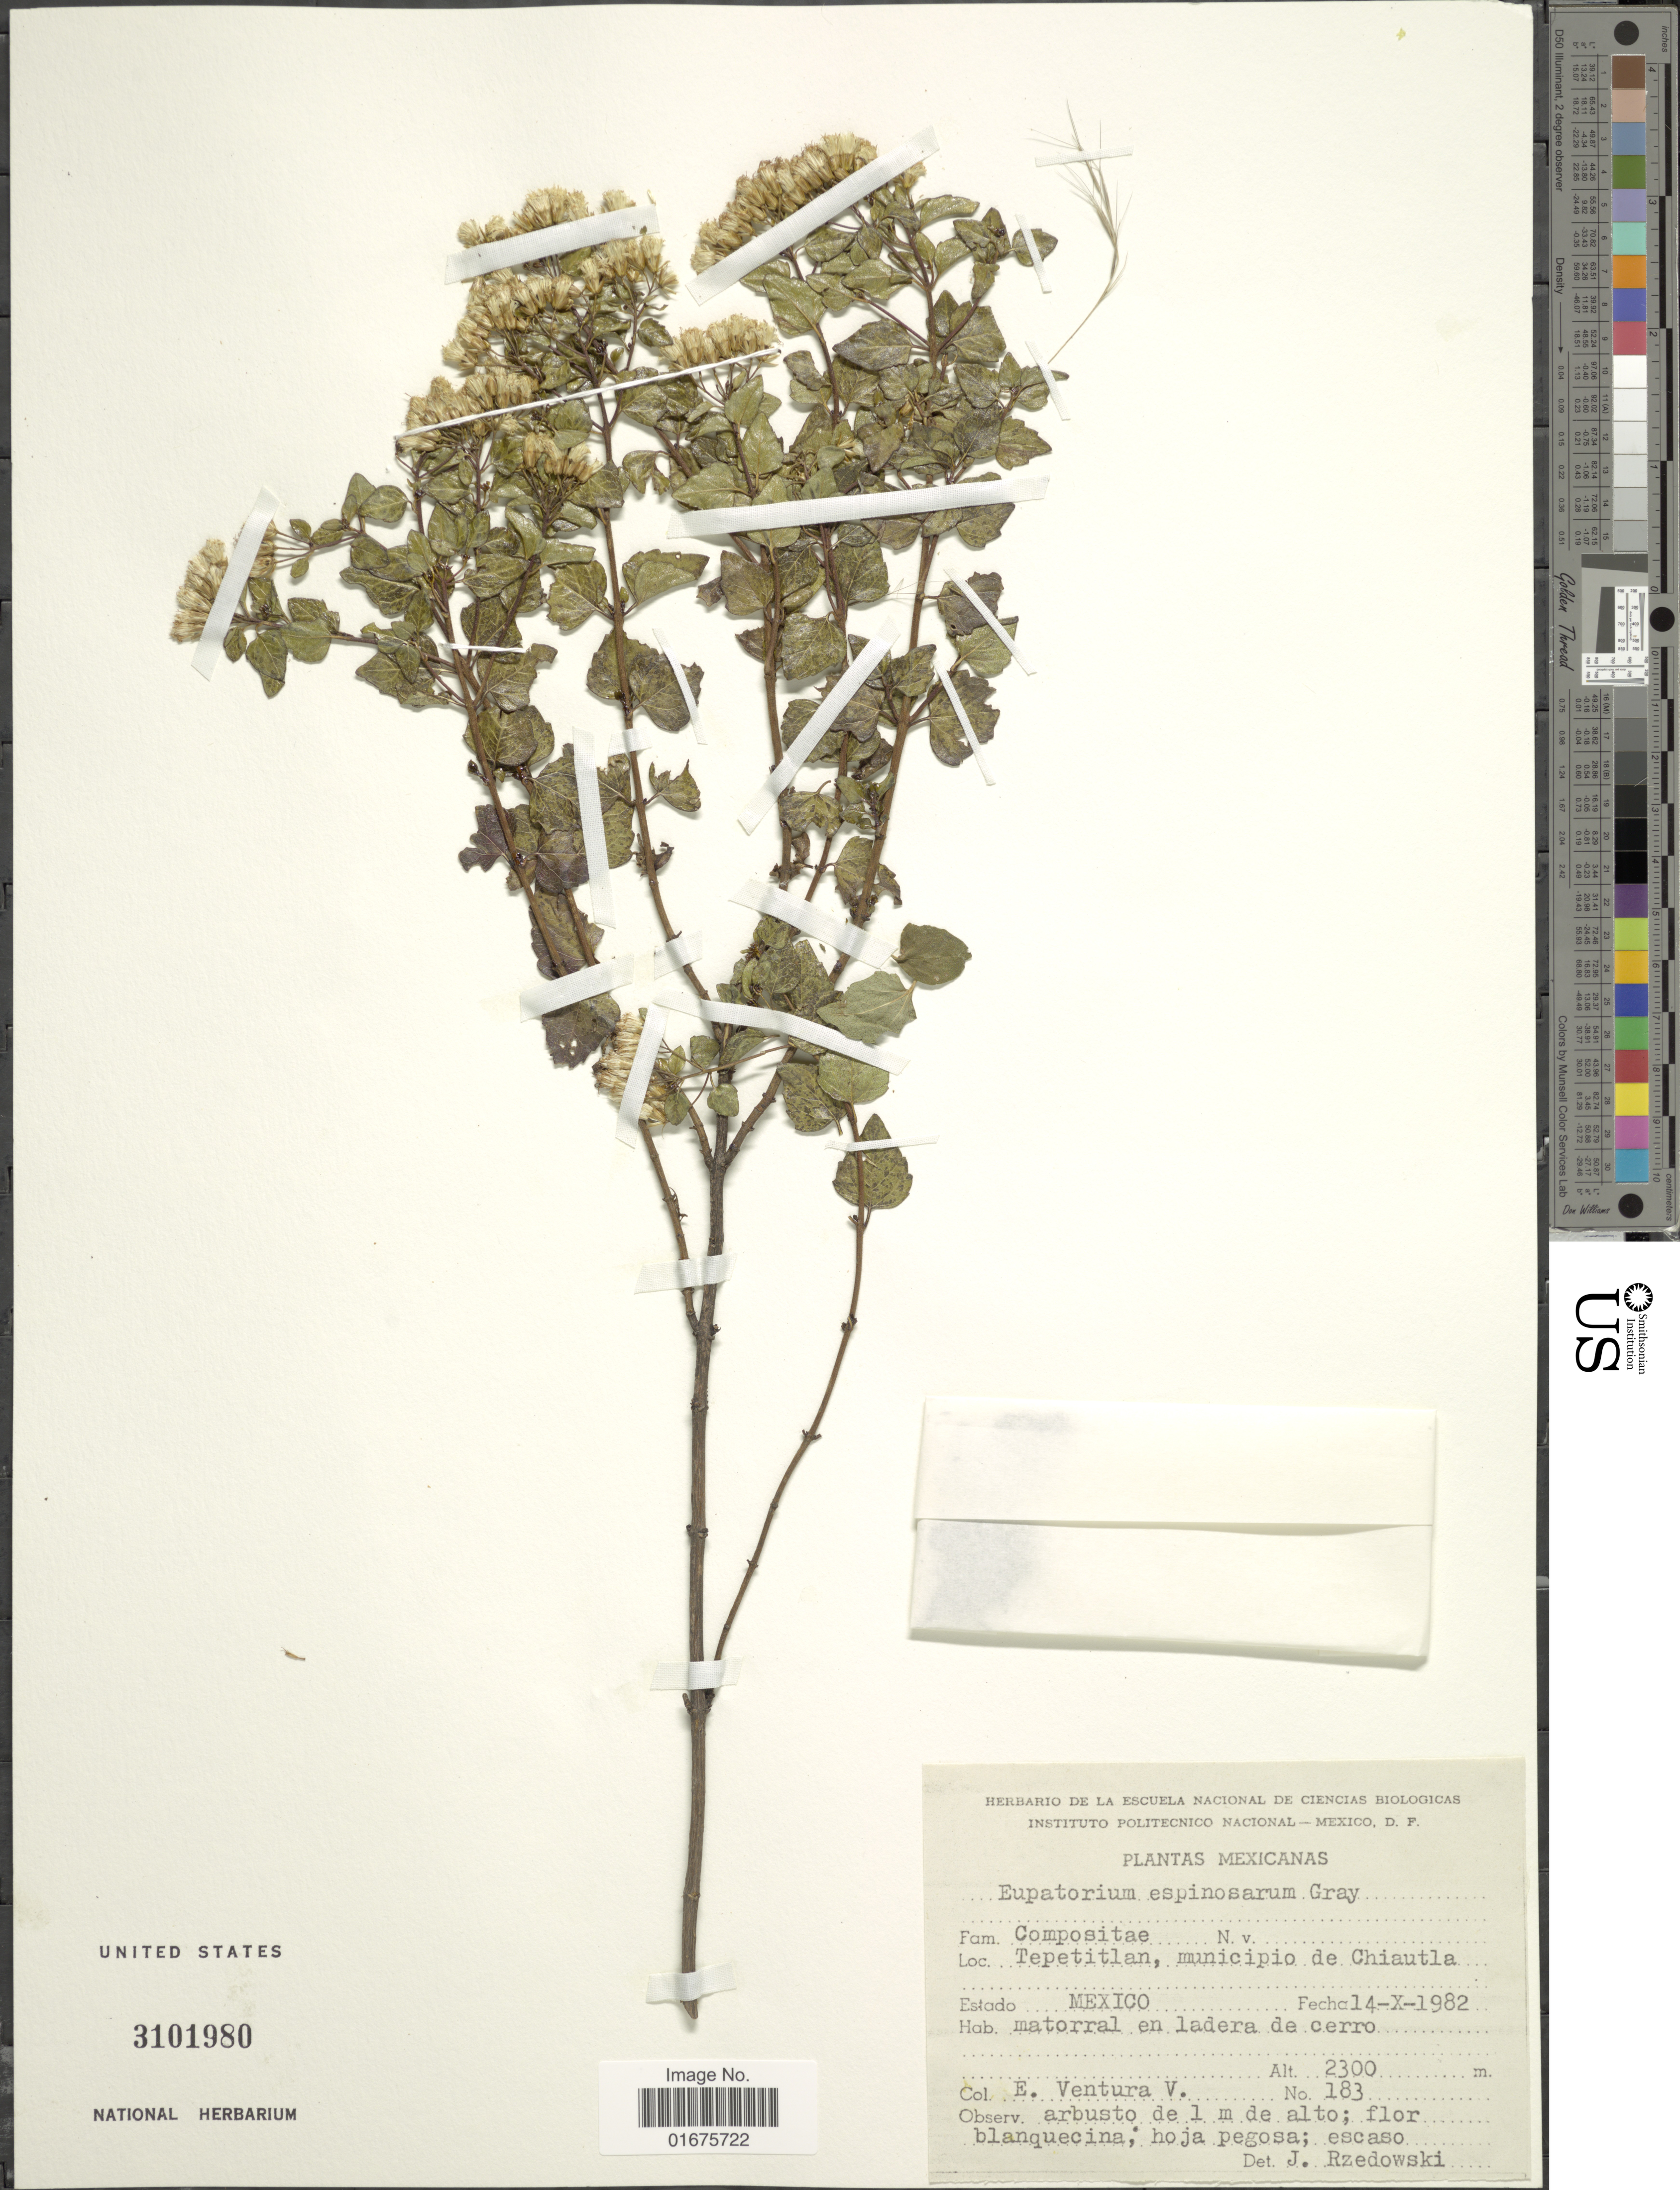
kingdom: Plantae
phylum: Tracheophyta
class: Magnoliopsida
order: Asterales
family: Asteraceae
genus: Ageratina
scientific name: Ageratina espinosarum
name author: (A. Gray) R.M. King & H. Rob.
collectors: E. Ventura V.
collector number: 183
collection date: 1982-10-14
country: Mexico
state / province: México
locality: Tepetitlan, municipio de Chiautla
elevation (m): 2300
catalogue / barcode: US 3101980